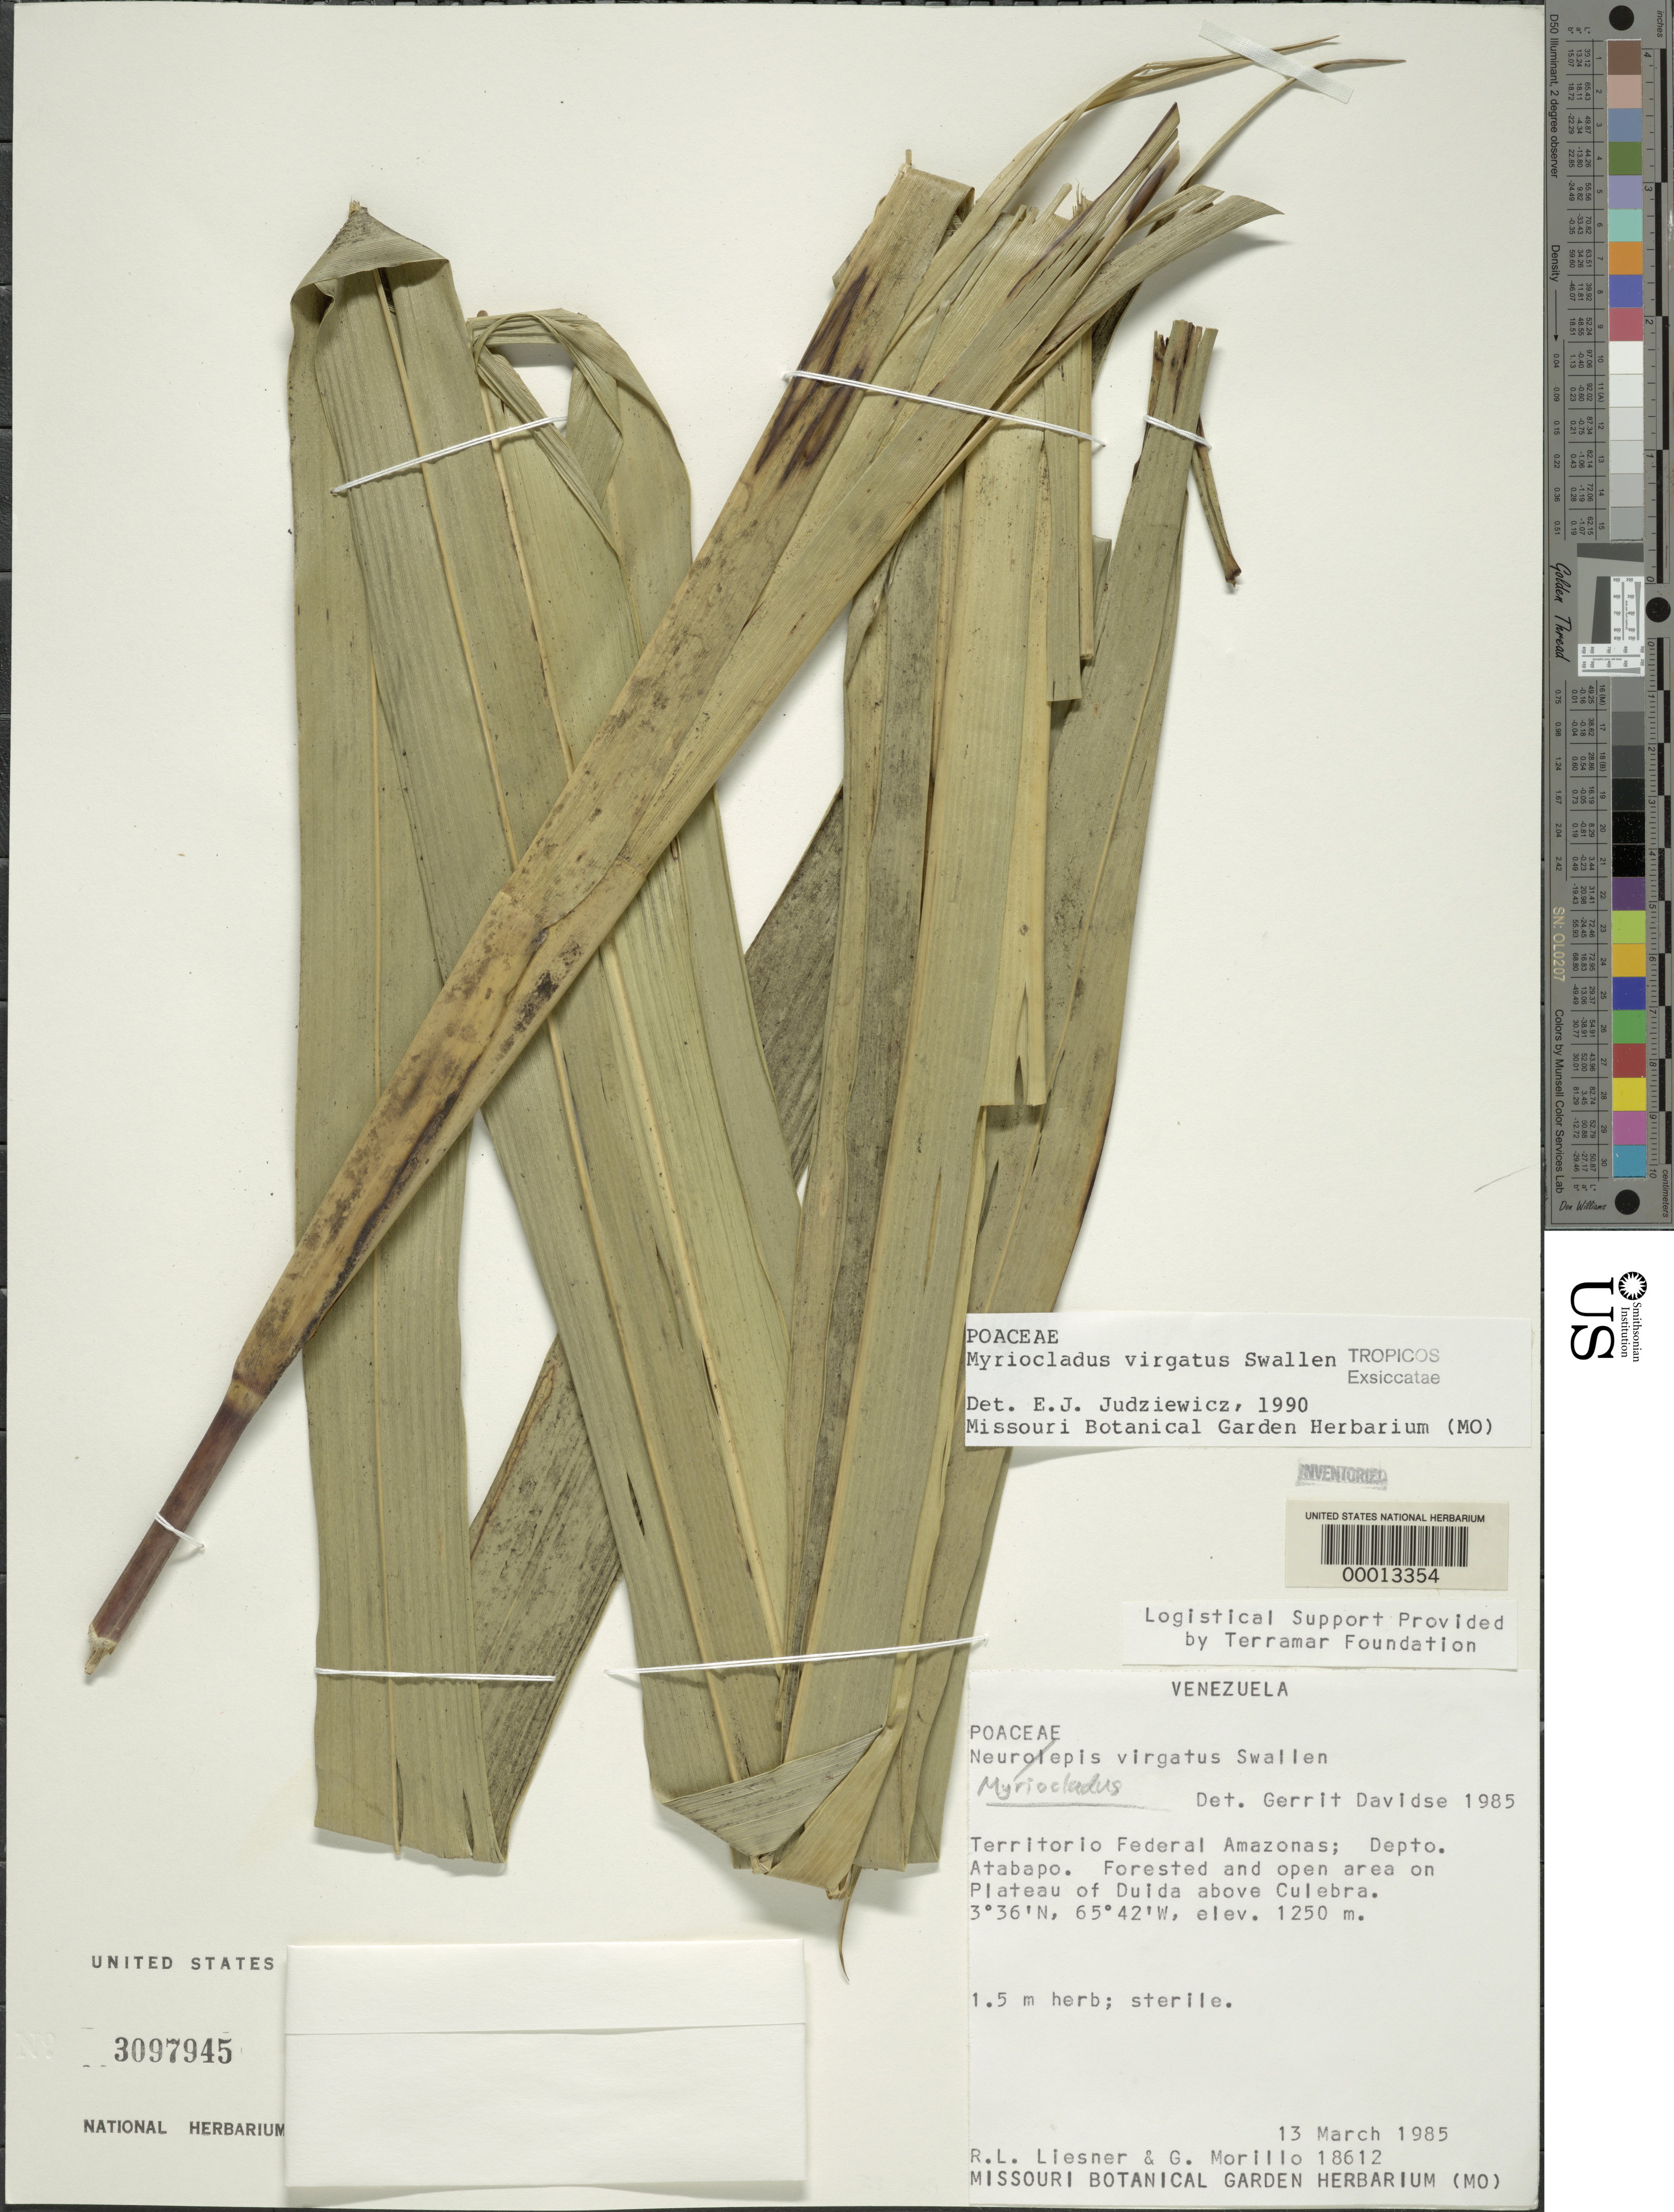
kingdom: Plantae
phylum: Tracheophyta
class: Liliopsida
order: Poales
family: Poaceae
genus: Myriocladus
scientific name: Myriocladus virgatus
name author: Swallen in Steyerm.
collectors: R. L. Liesner & G. N. Morillo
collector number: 18612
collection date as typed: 13 Mar 1985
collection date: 1985-03-13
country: Venezuela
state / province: Amazonas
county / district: Atabapo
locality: Plateau of duida above Culebra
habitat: Forested and open area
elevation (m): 1250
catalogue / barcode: US 3097945